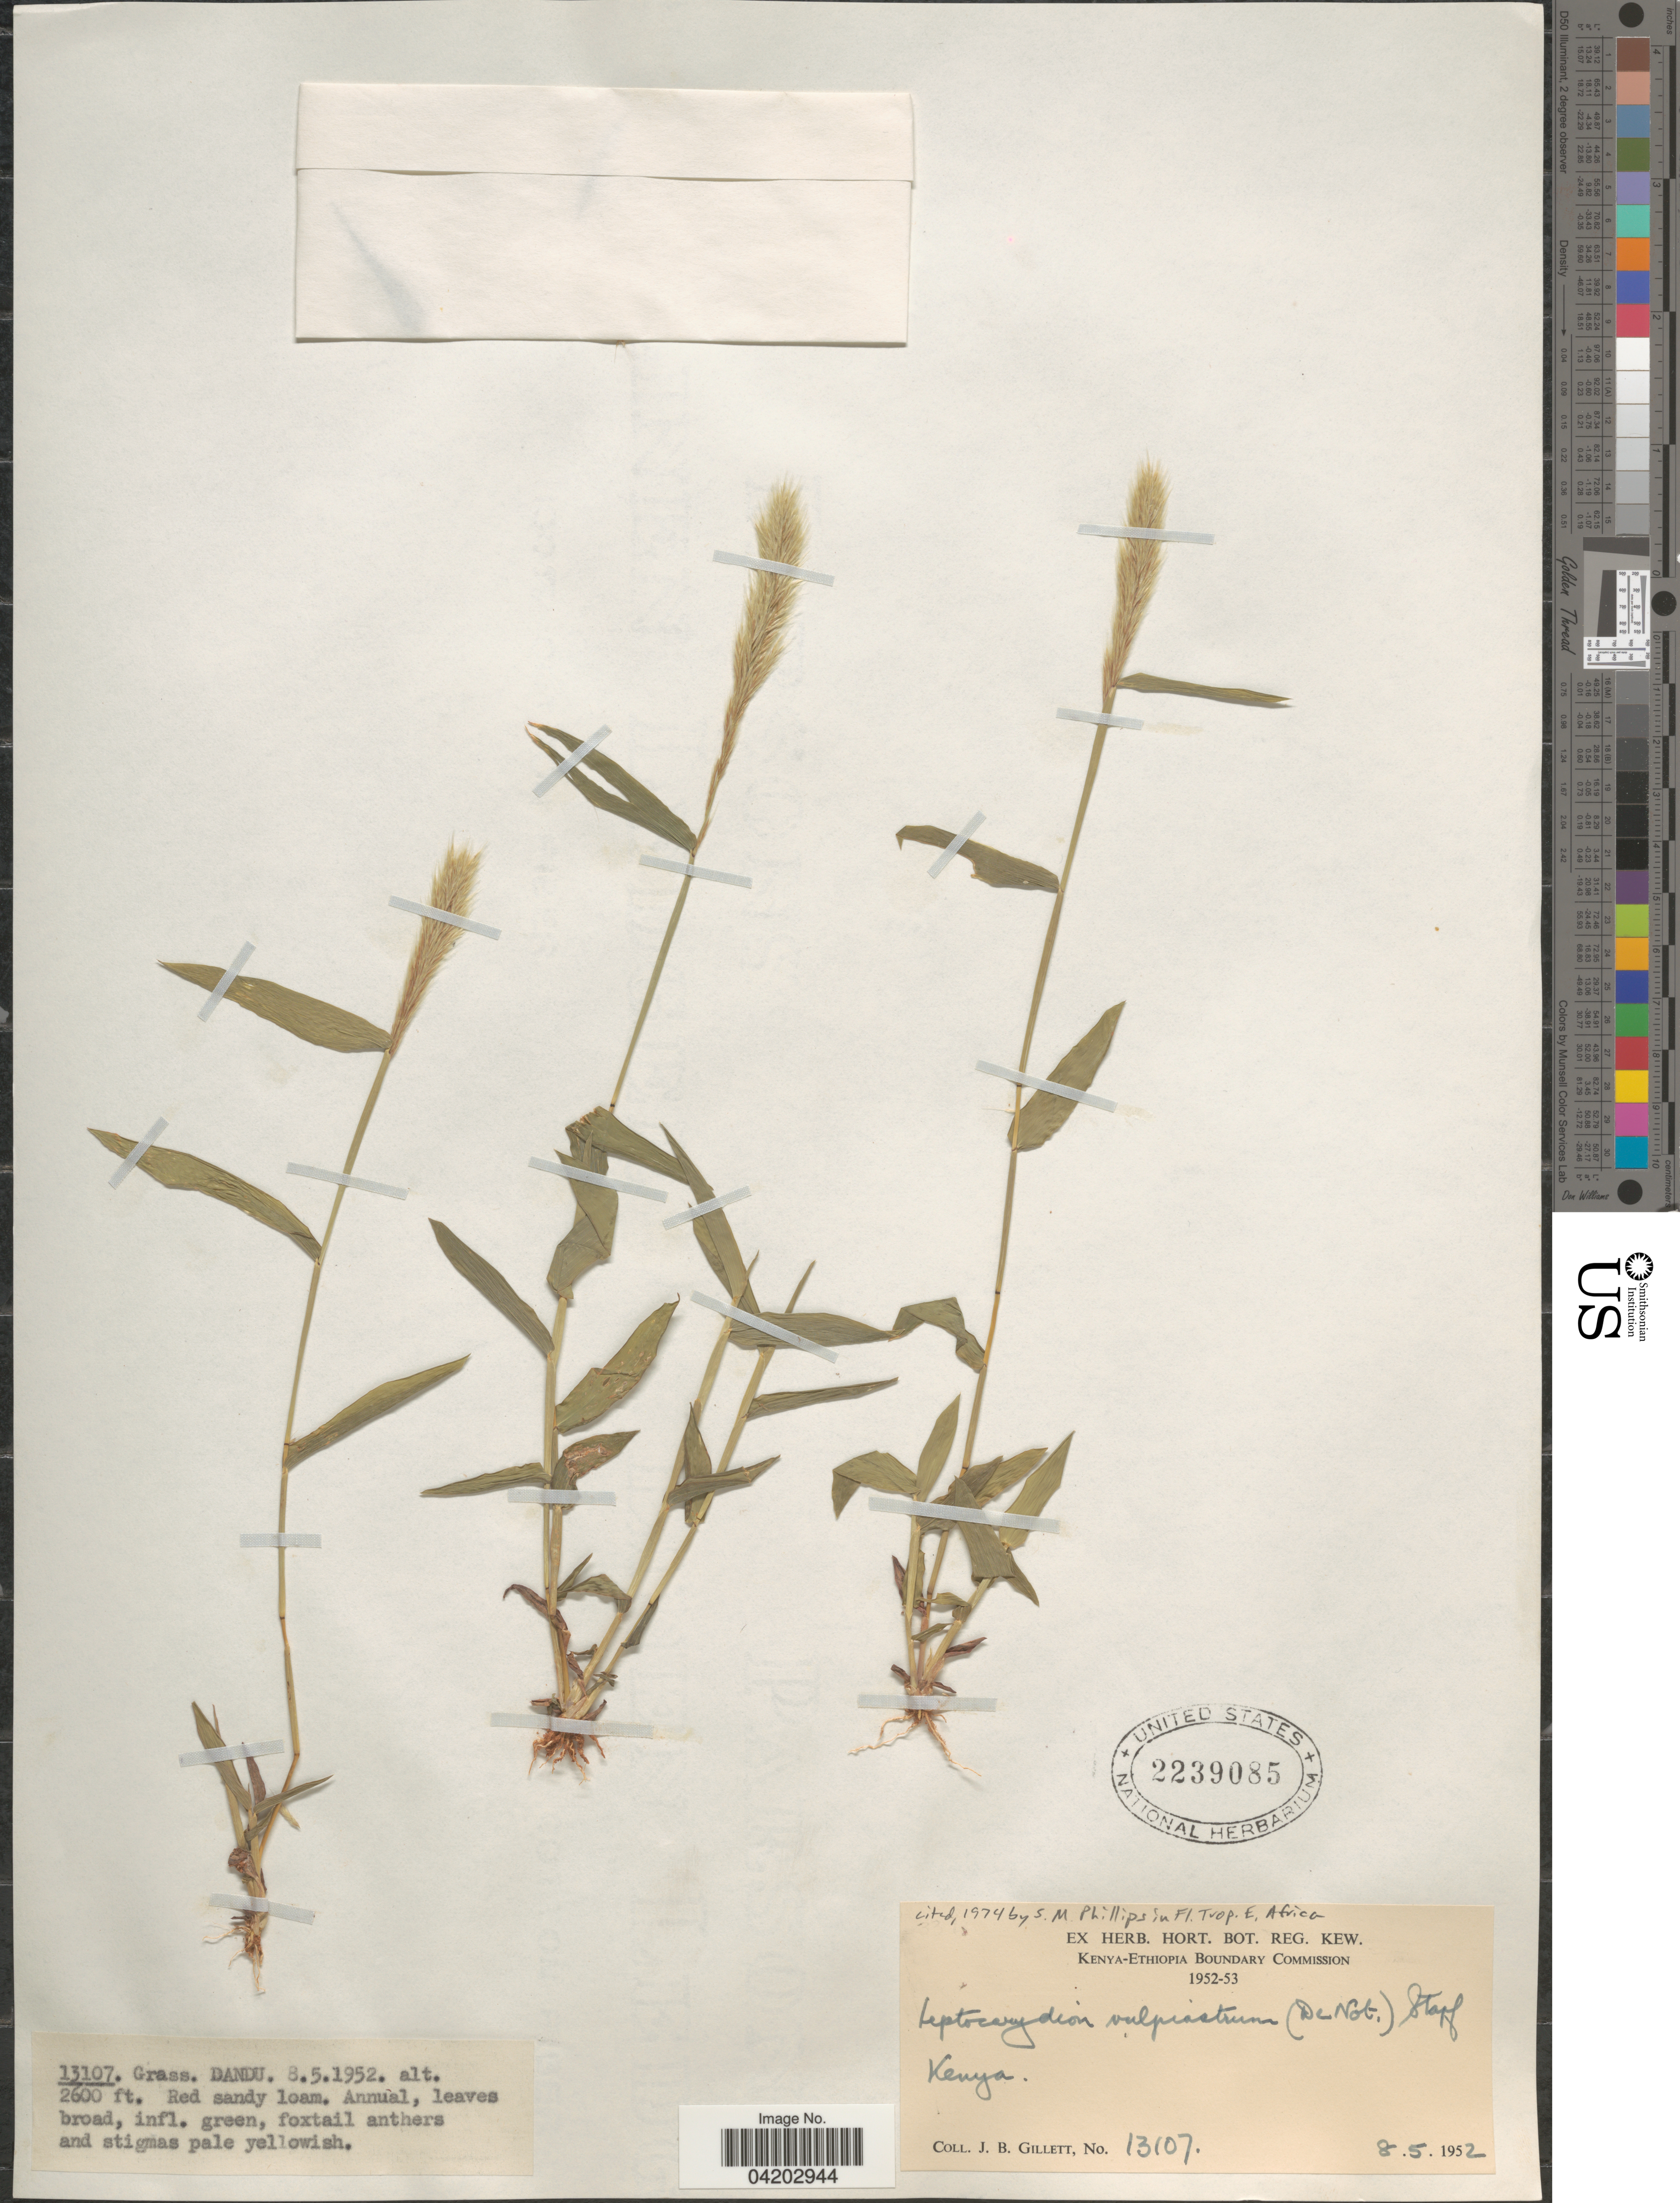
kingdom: Plantae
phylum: Tracheophyta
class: Liliopsida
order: Poales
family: Poaceae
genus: Leptocarydion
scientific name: Leptocarydion vulpiastrum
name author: (De Not.) Stapf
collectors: J. B. Gillett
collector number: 13107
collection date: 1952-05-08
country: Kenya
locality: Grass. Dandu.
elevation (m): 792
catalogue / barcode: US 2239085